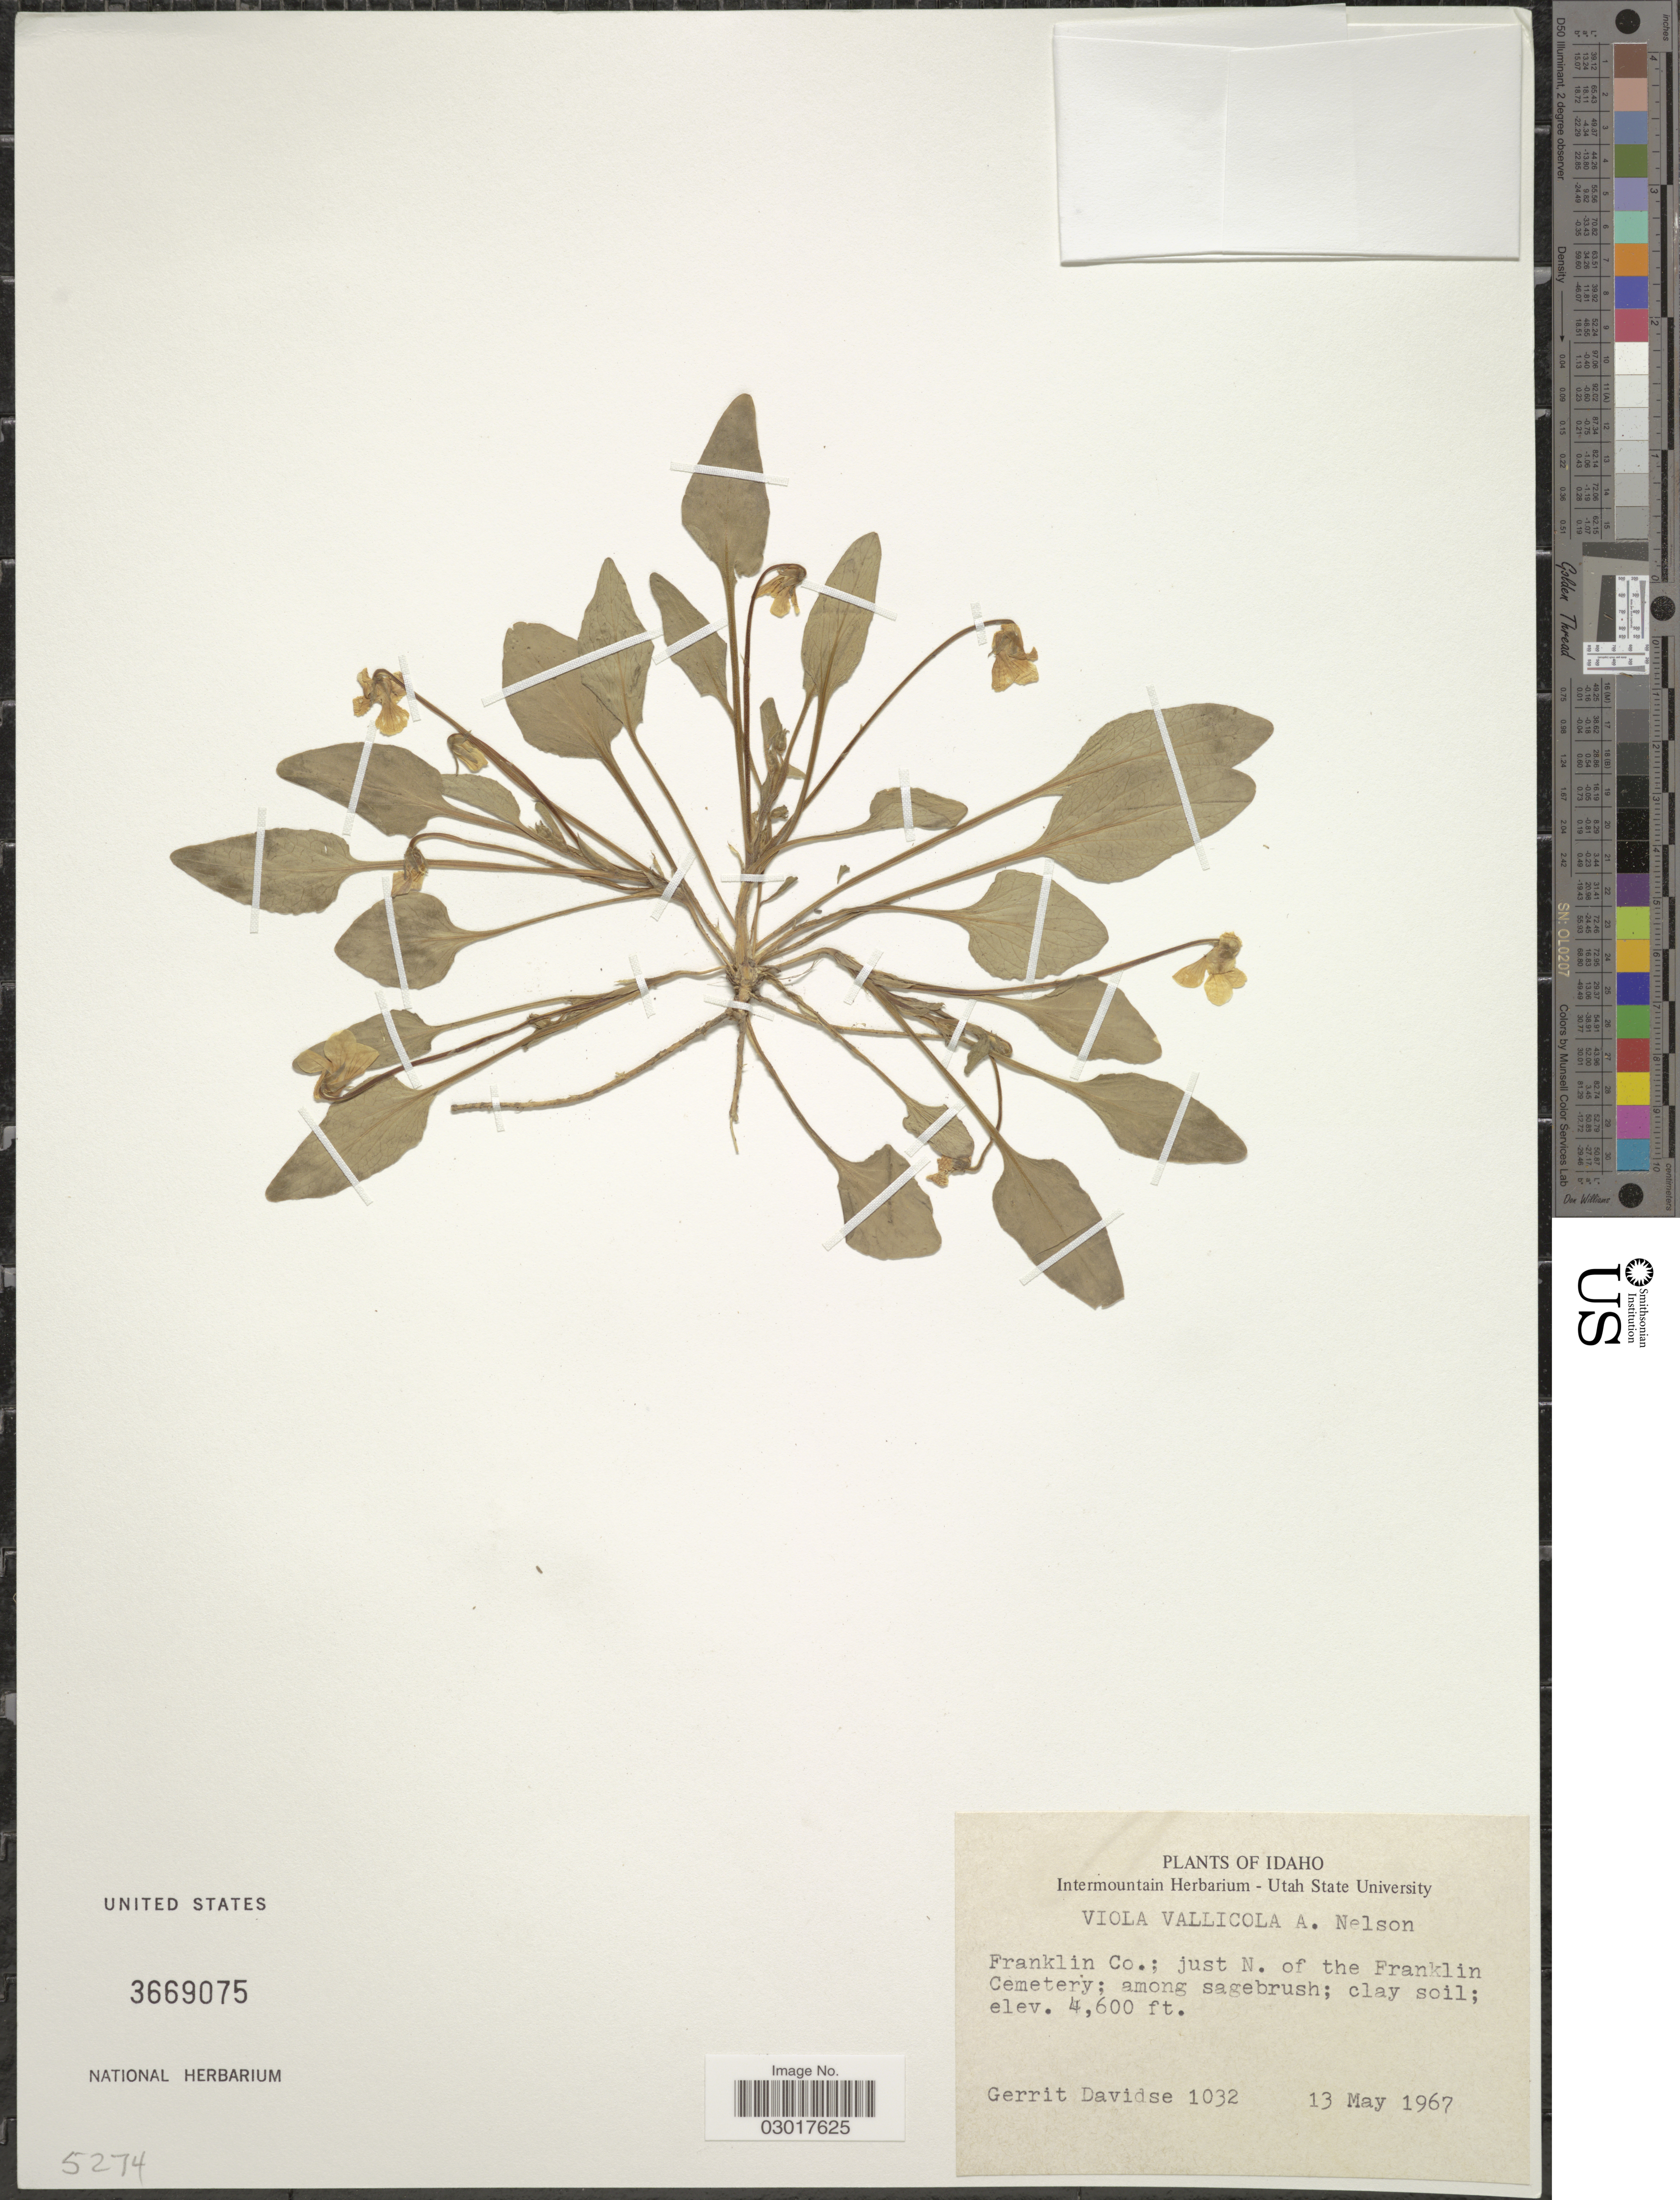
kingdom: Plantae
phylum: Tracheophyta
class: Magnoliopsida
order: Malpighiales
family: Violaceae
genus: Viola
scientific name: Viola vallicola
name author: A. Nelson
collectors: G. Davidse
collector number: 1032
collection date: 1967-05-13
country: United States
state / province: Idaho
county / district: Franklin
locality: just N. of the Franklin Cemetery.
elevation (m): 1402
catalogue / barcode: US 3669075